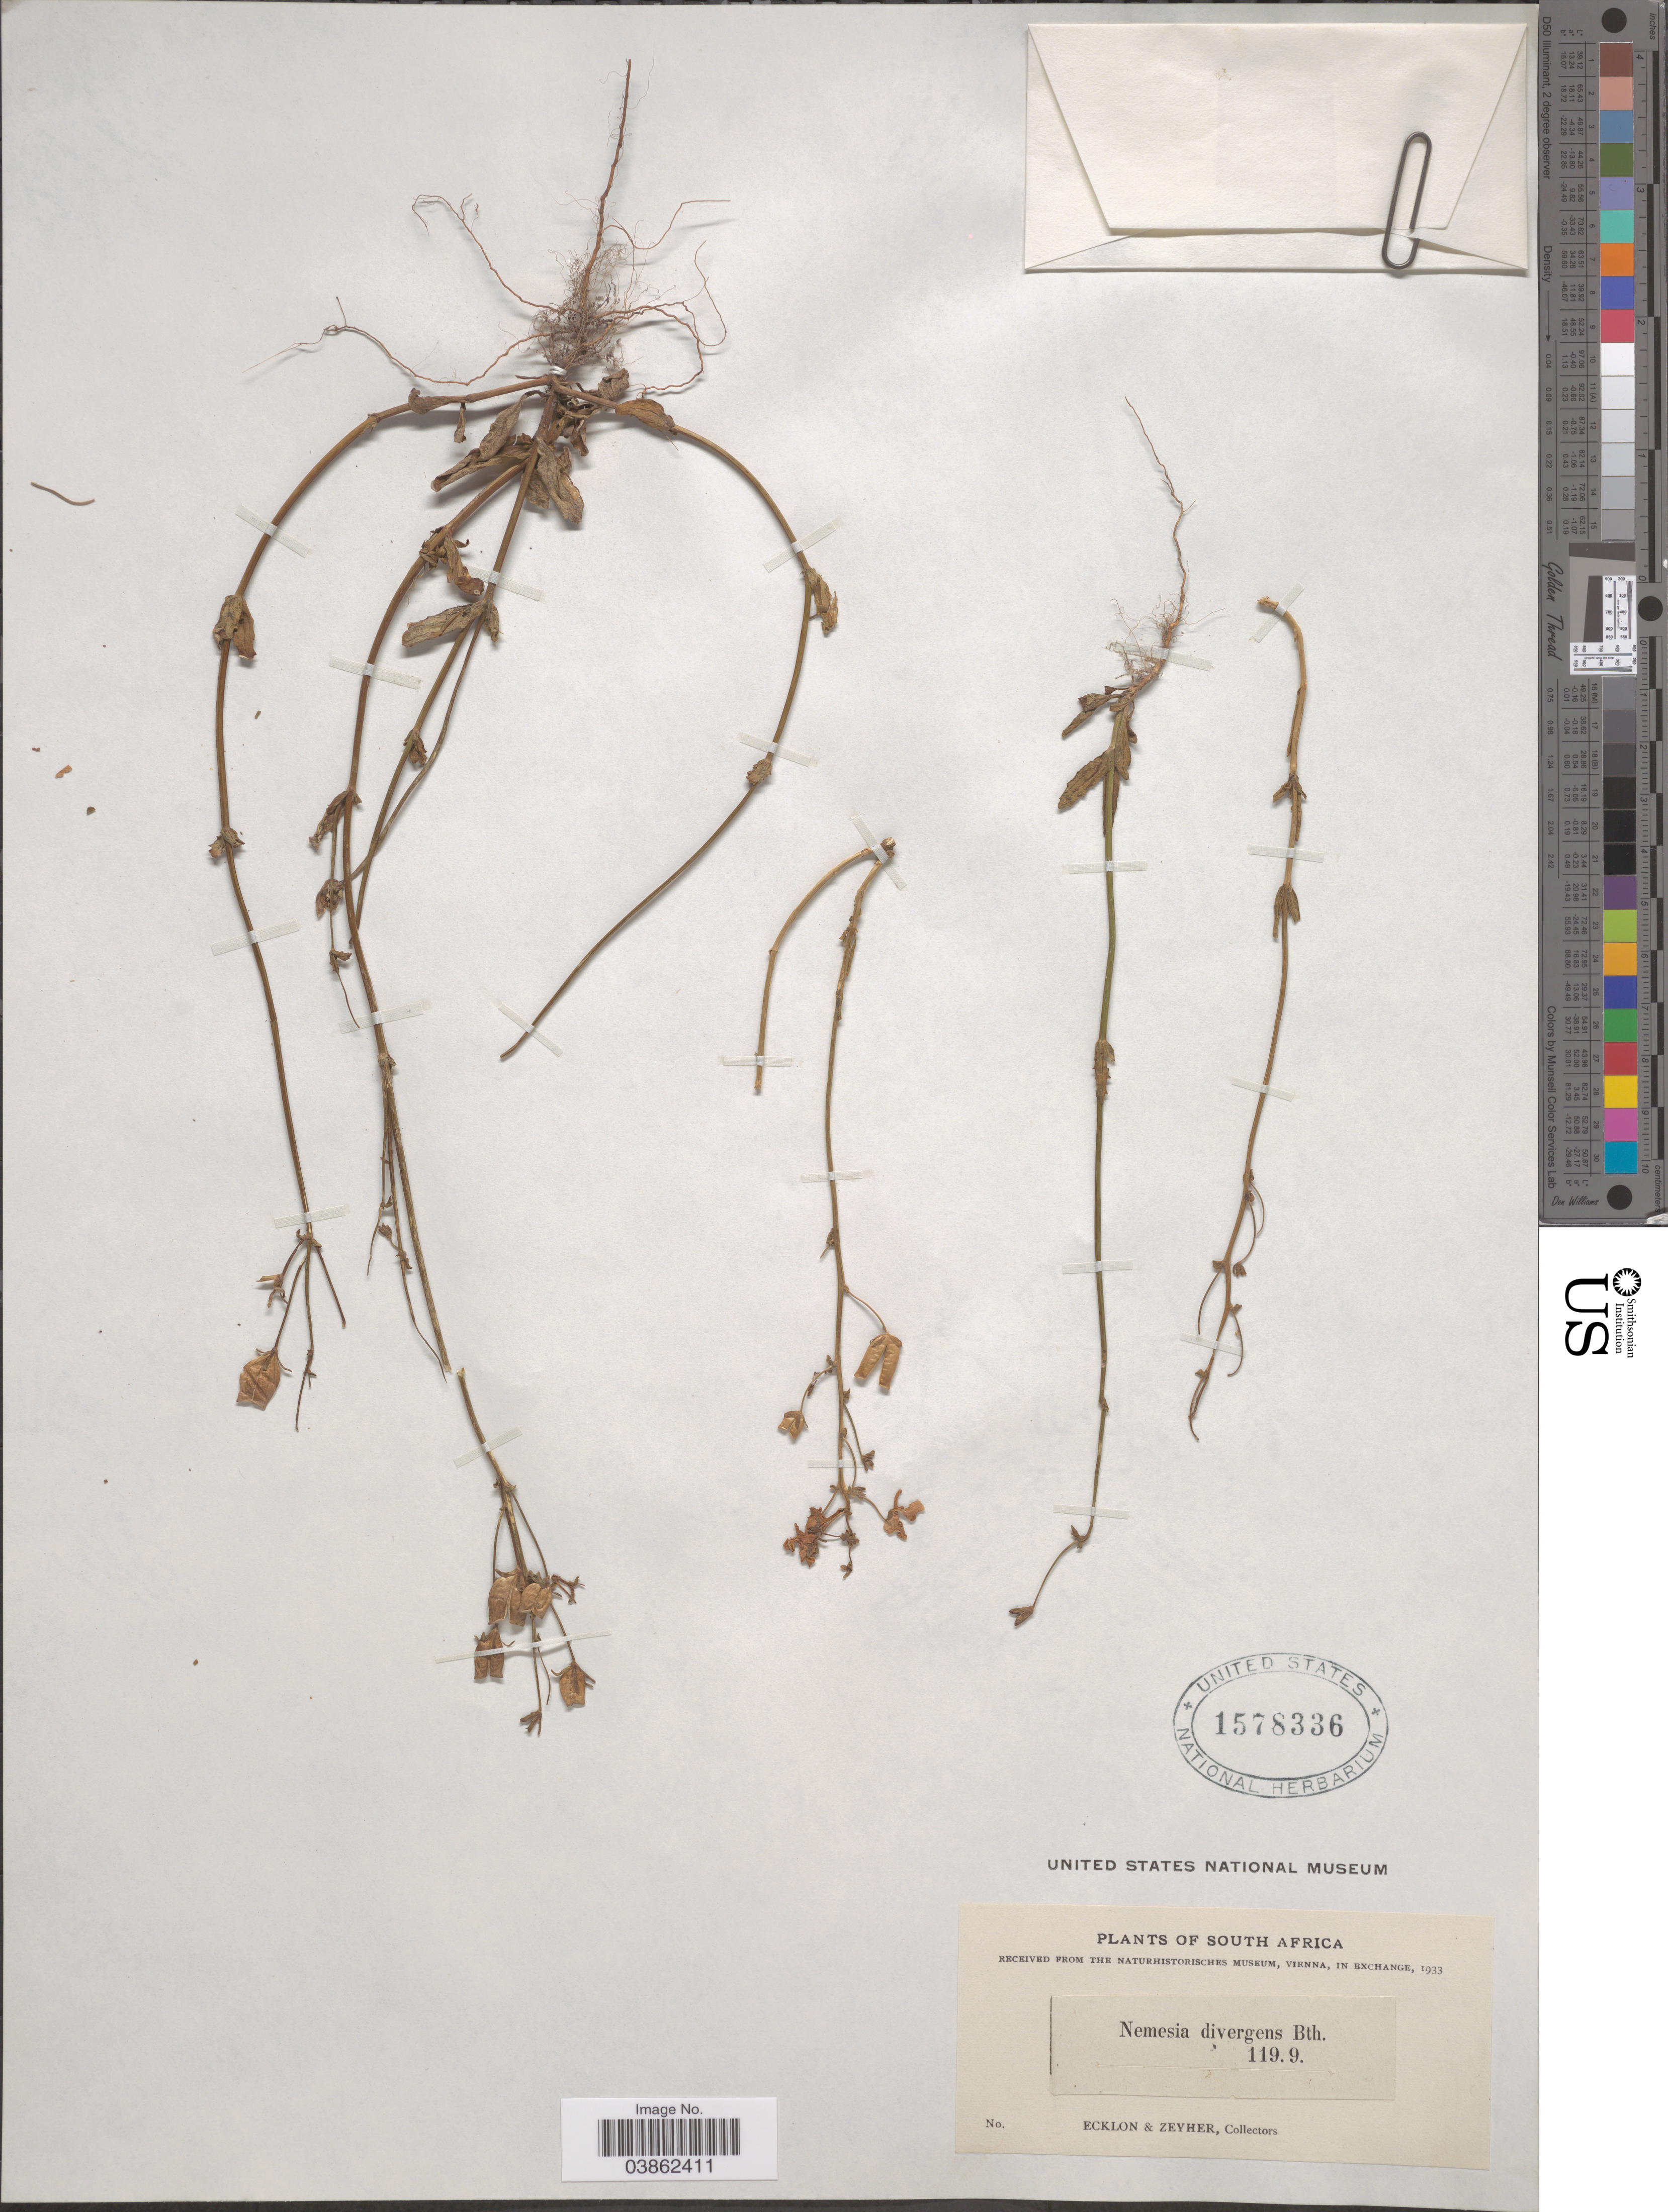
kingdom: Plantae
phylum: Tracheophyta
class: Magnoliopsida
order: Lamiales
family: Scrophulariaceae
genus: Nemesia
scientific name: Nemesia divergens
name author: Benth.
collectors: -. Ecklon & -. Zeyher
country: South Africa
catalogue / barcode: US 1578336